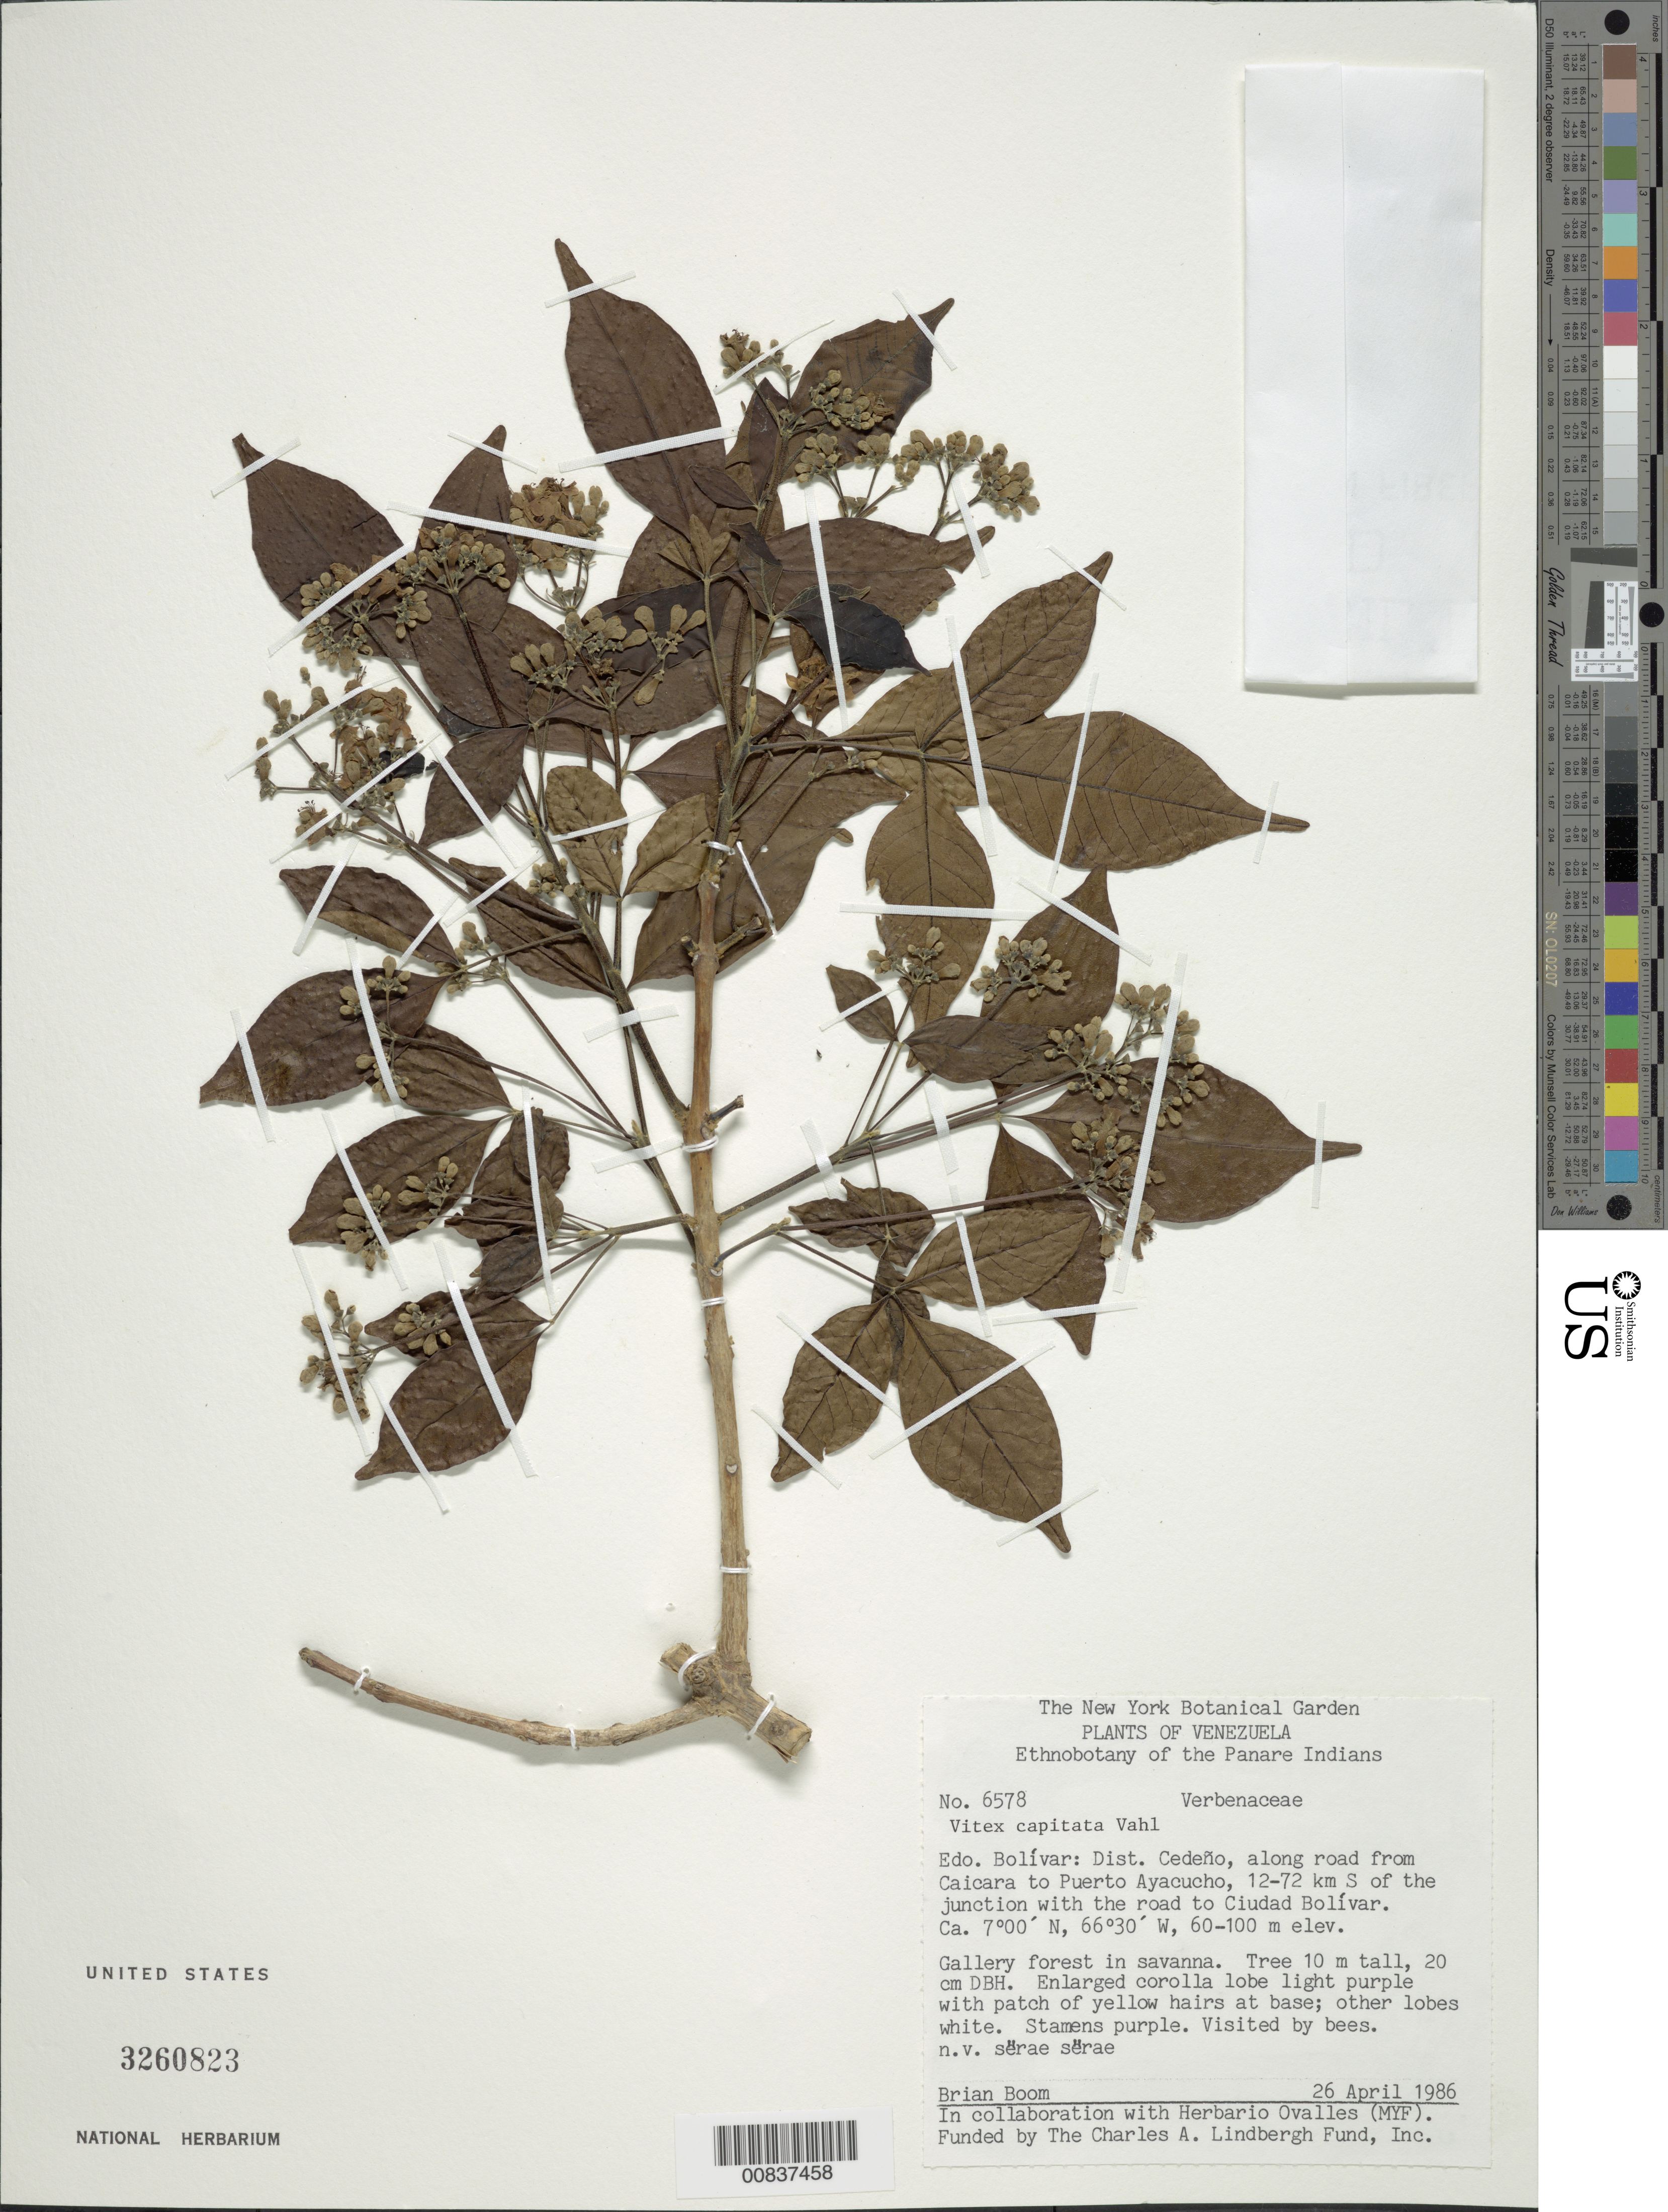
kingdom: Plantae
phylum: Tracheophyta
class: Magnoliopsida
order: Lamiales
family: Lamiaceae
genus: Vitex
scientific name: Vitex capitata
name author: Vahl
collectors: B. M. Boom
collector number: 6578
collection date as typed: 26-Apr-86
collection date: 1986-04-26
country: Venezuela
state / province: Bolívar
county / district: Cedeño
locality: Caicara del Orinoco - Puerto Ayacucho carretera, 12-72 km S of the junction of the road to Ciudad Bolívar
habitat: Gallery forest in savanna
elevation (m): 60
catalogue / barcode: US 3260823